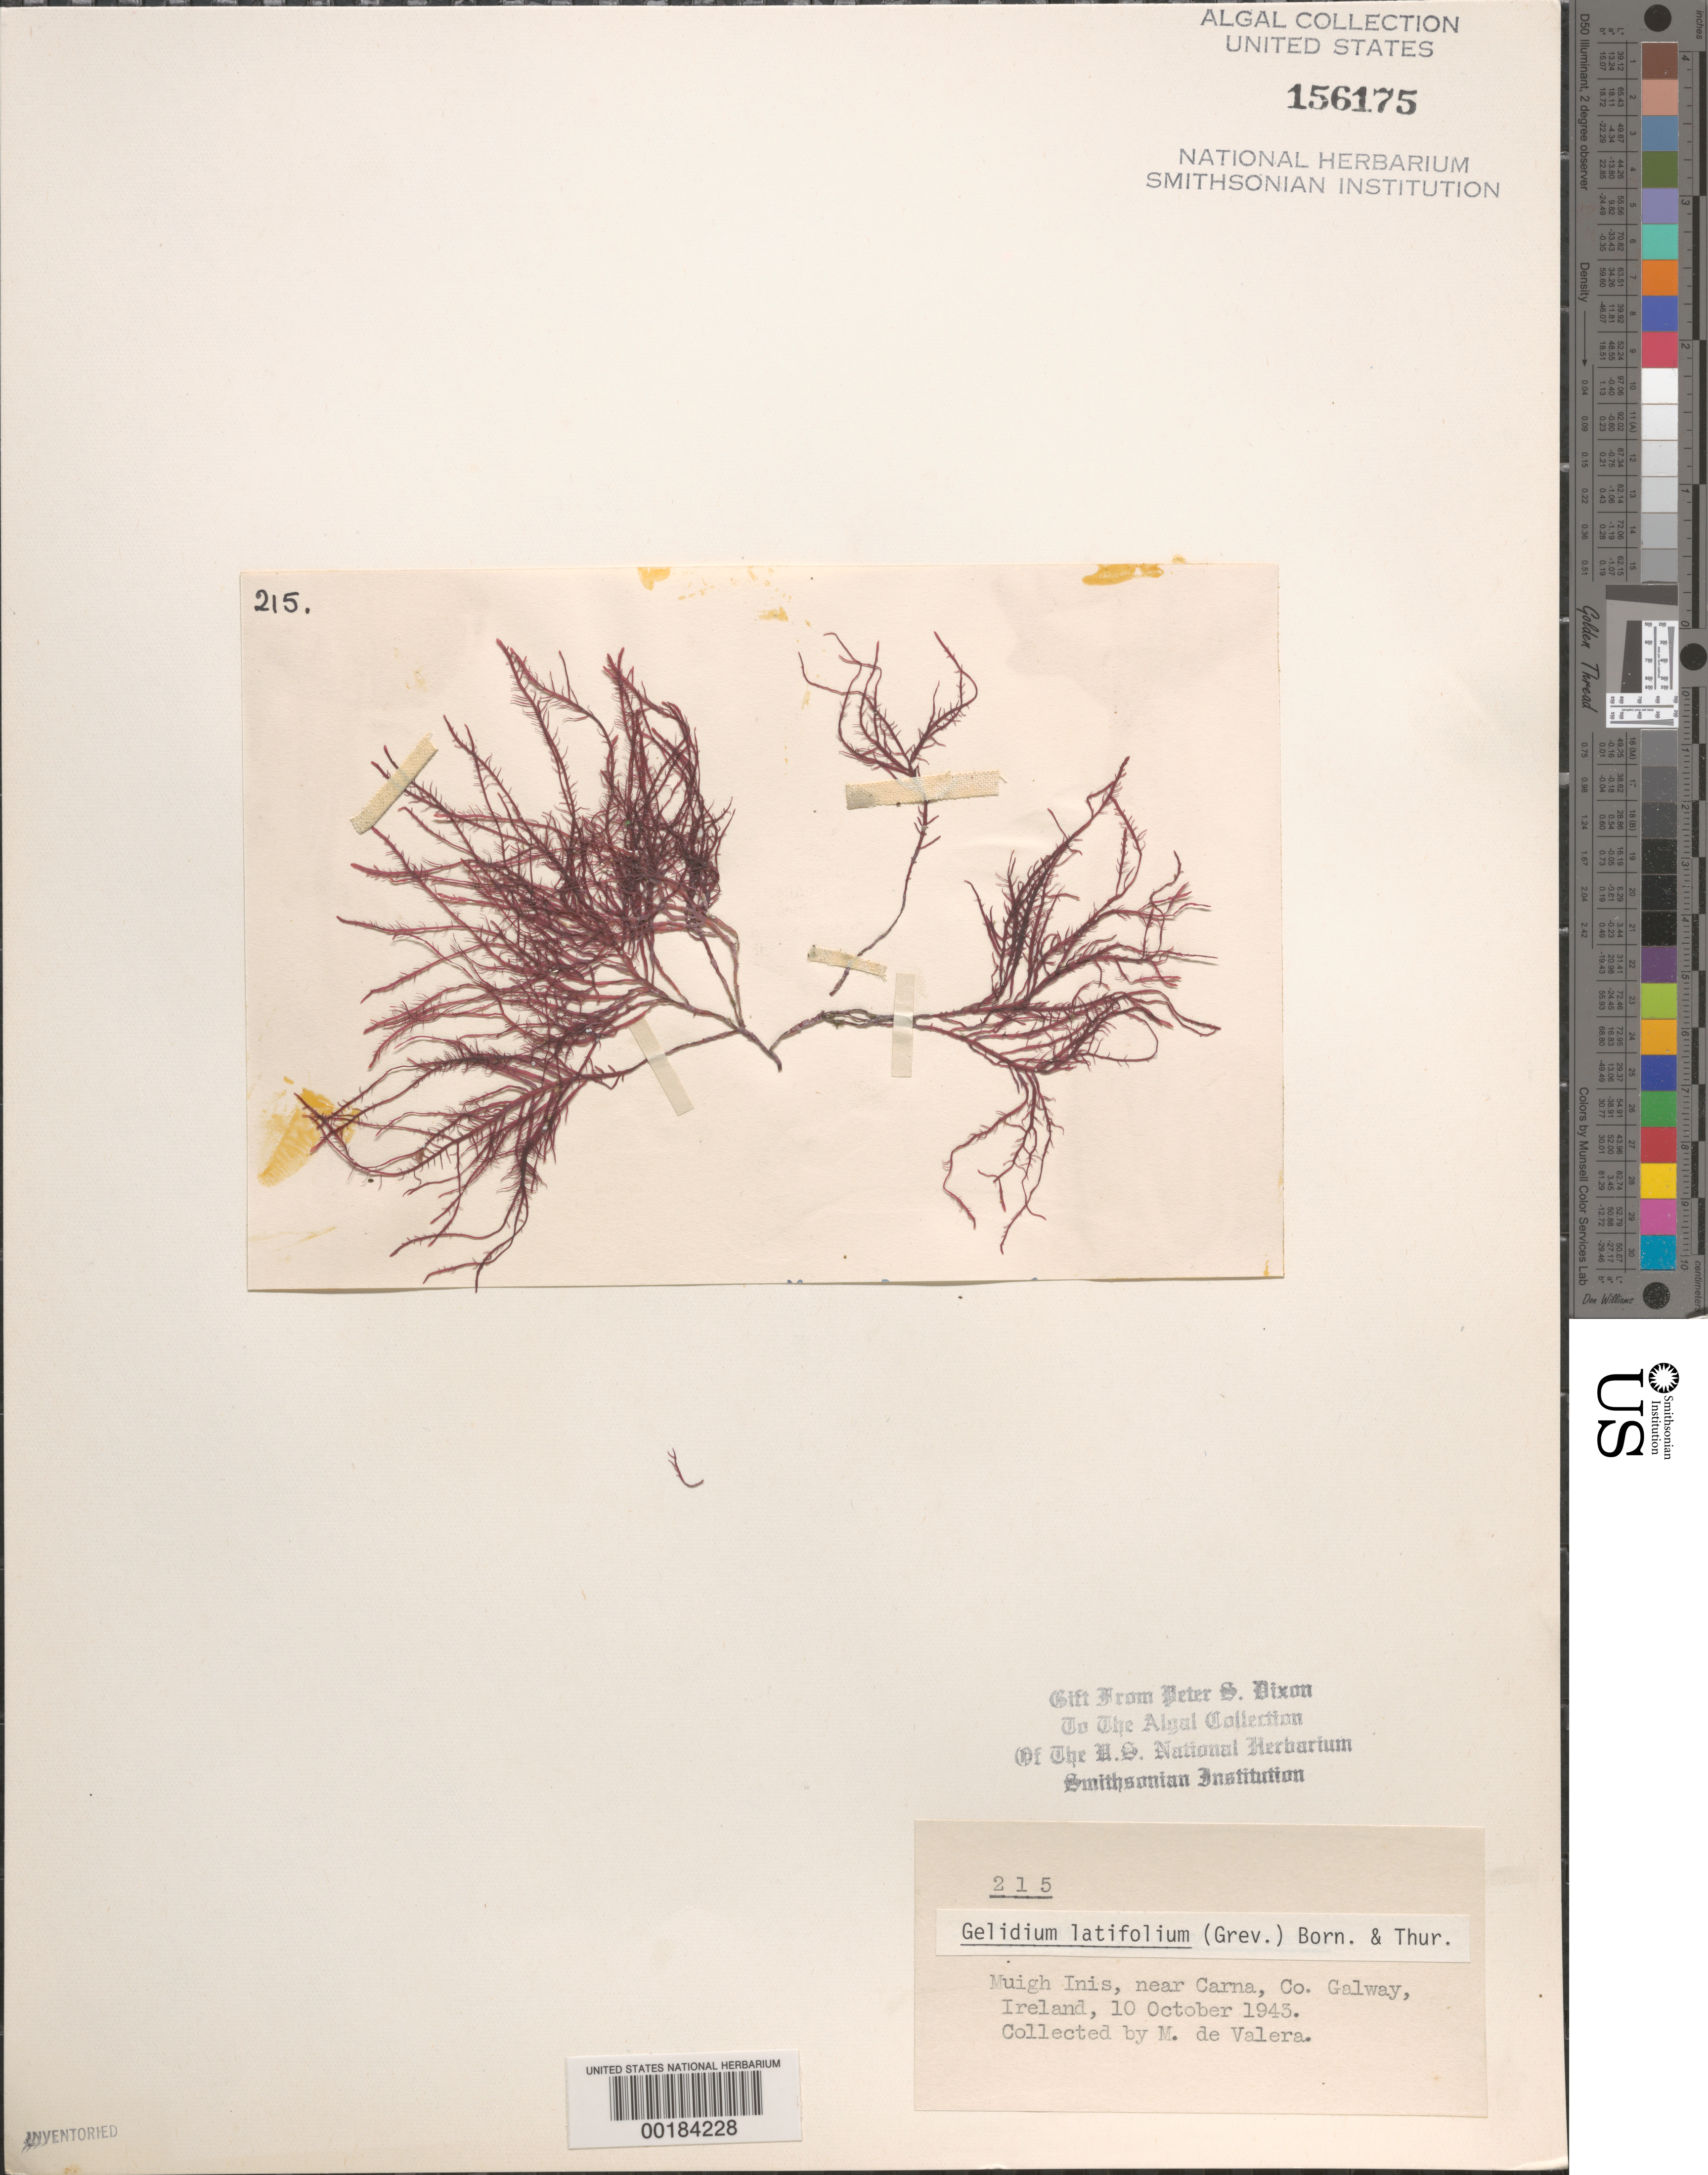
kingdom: Plantae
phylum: Rhodophyta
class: Florideophyceae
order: Gelidiales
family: Gelidiaceae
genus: Gelidium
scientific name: Gelidium spinosum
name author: (S.G. Gmel.) P.C. Silva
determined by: Algae name updating Project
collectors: M. De Valera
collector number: PSD 215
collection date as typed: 10 Oct 1943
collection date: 1943-10-10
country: Ireland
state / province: Connaught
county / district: Galway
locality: Muigh Inis, near Carna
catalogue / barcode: US 156175